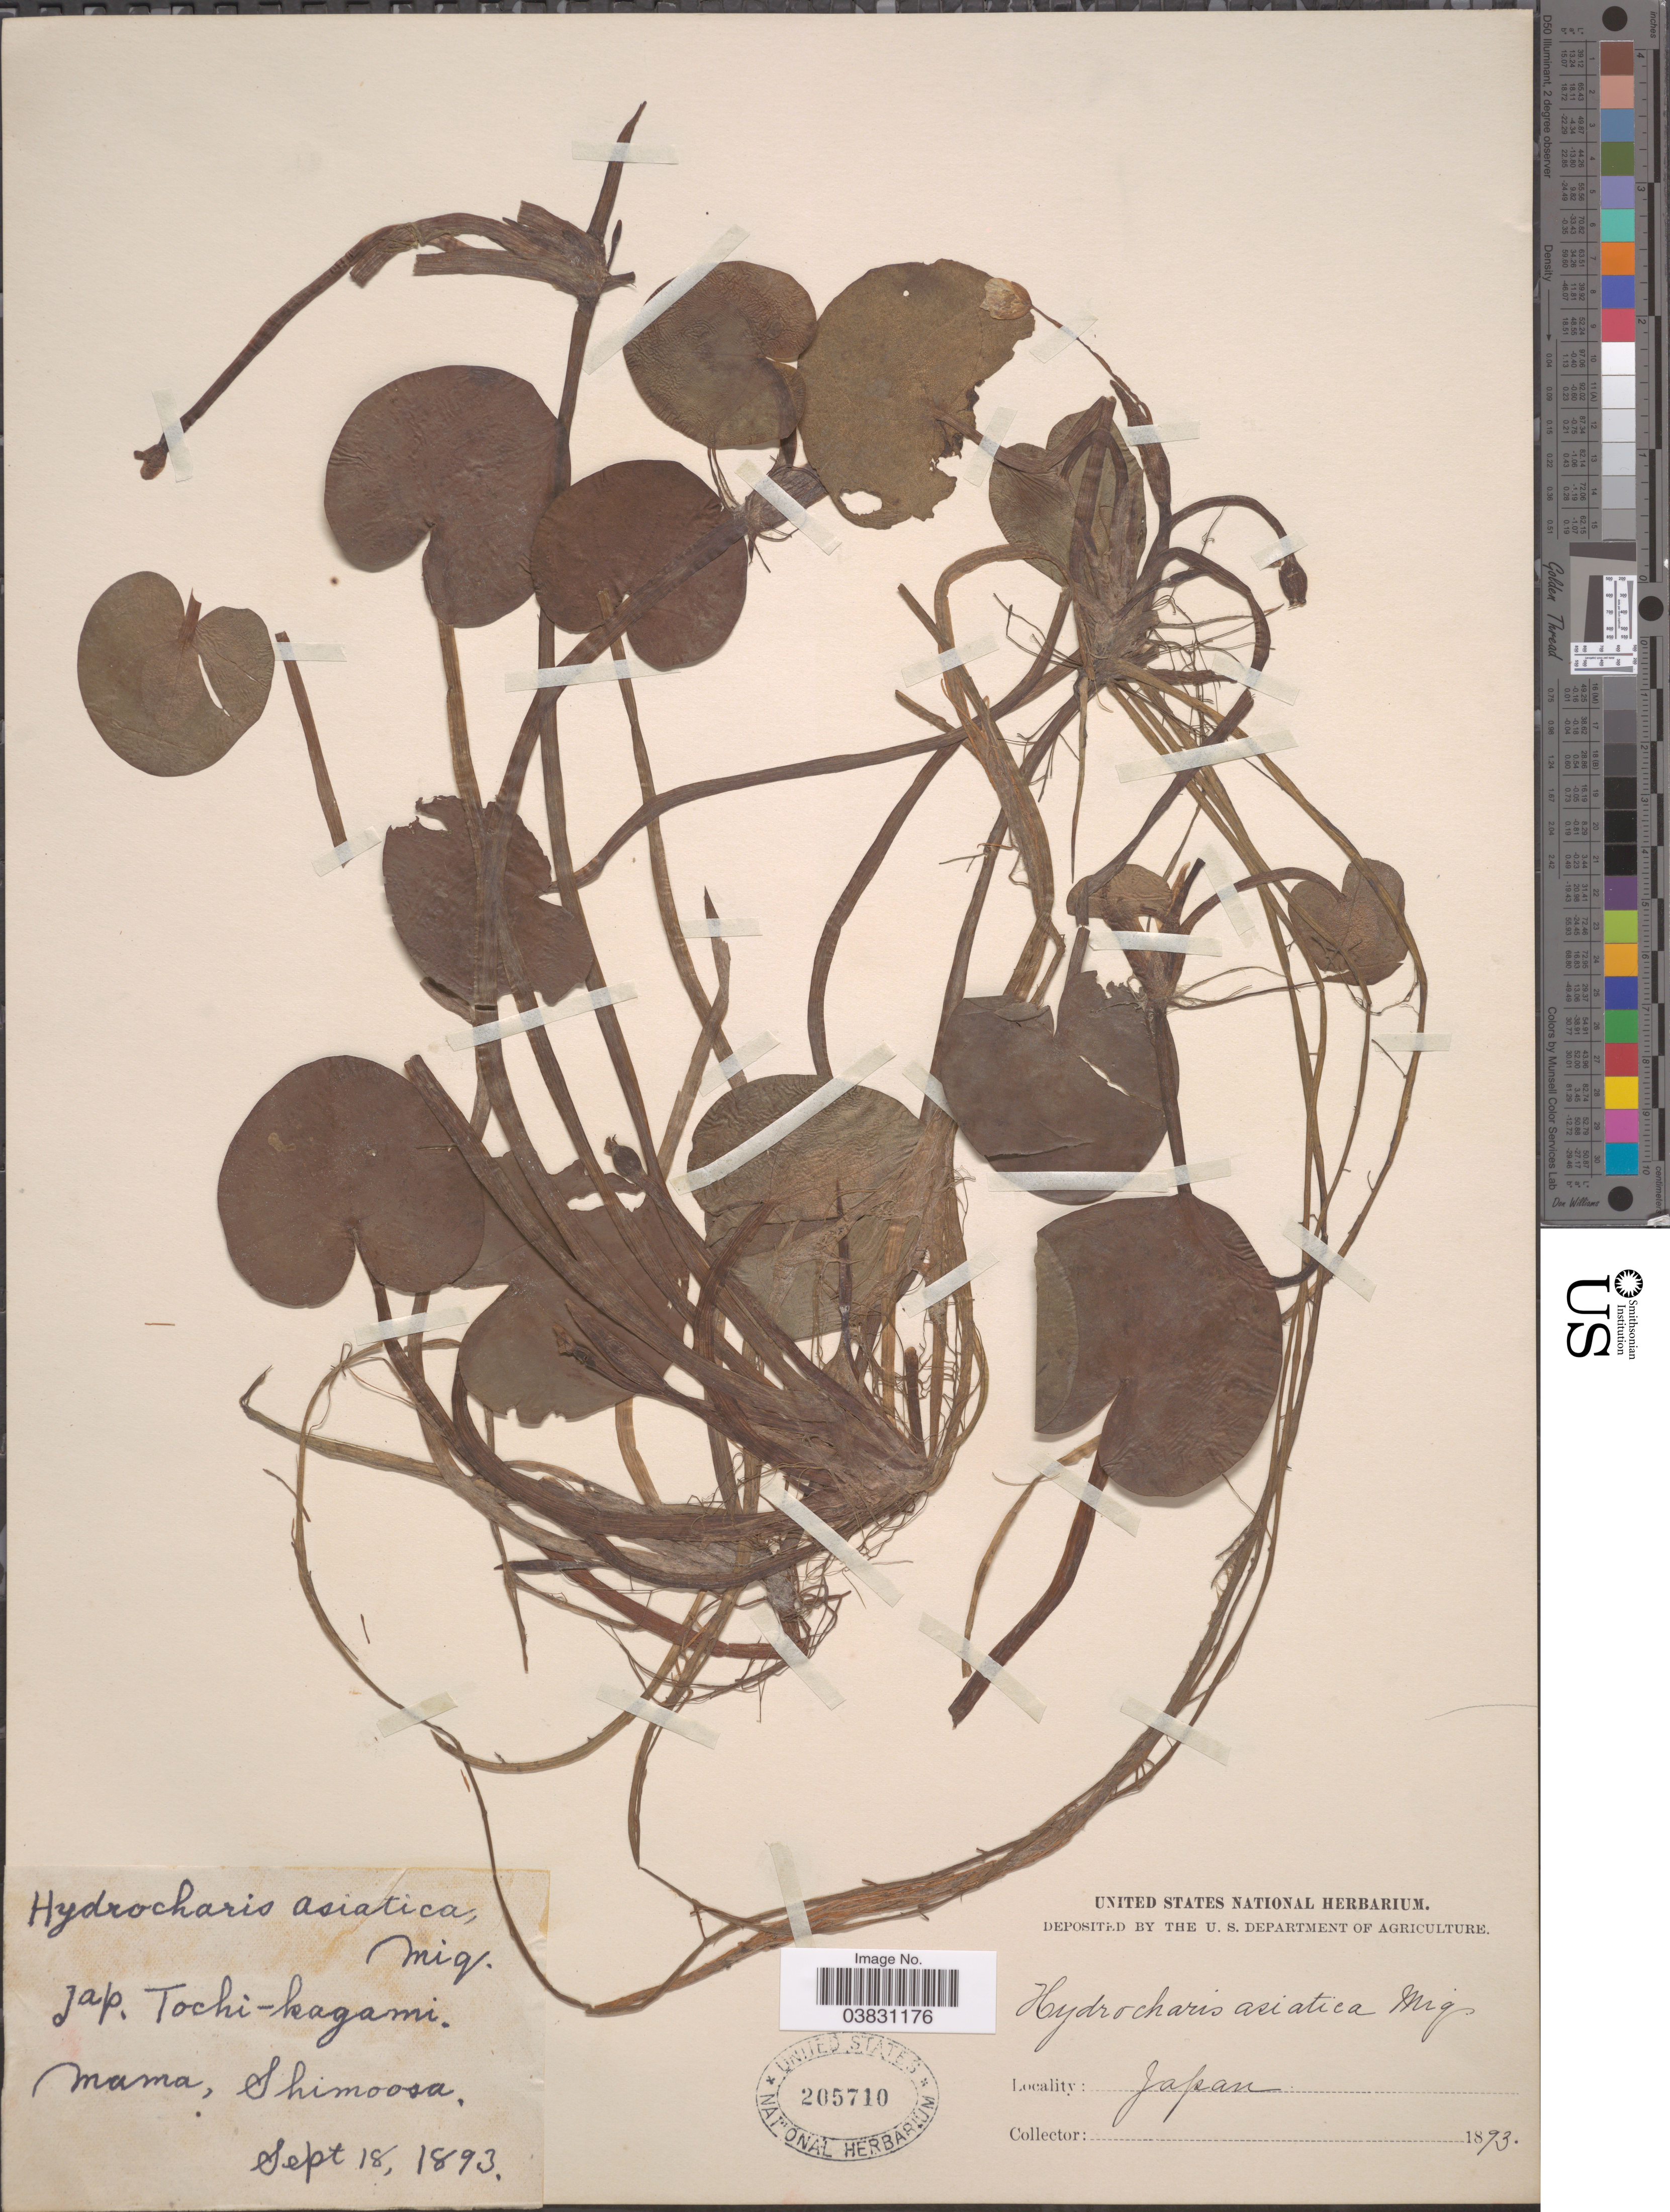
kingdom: Plantae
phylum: Tracheophyta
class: Liliopsida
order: Alismatales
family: Hydrocharitaceae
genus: Hydrocharis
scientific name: Hydrocharis asiatica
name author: Miq.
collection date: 1893-09-18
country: Japan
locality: Mama, Shimoosa.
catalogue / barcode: US 205710